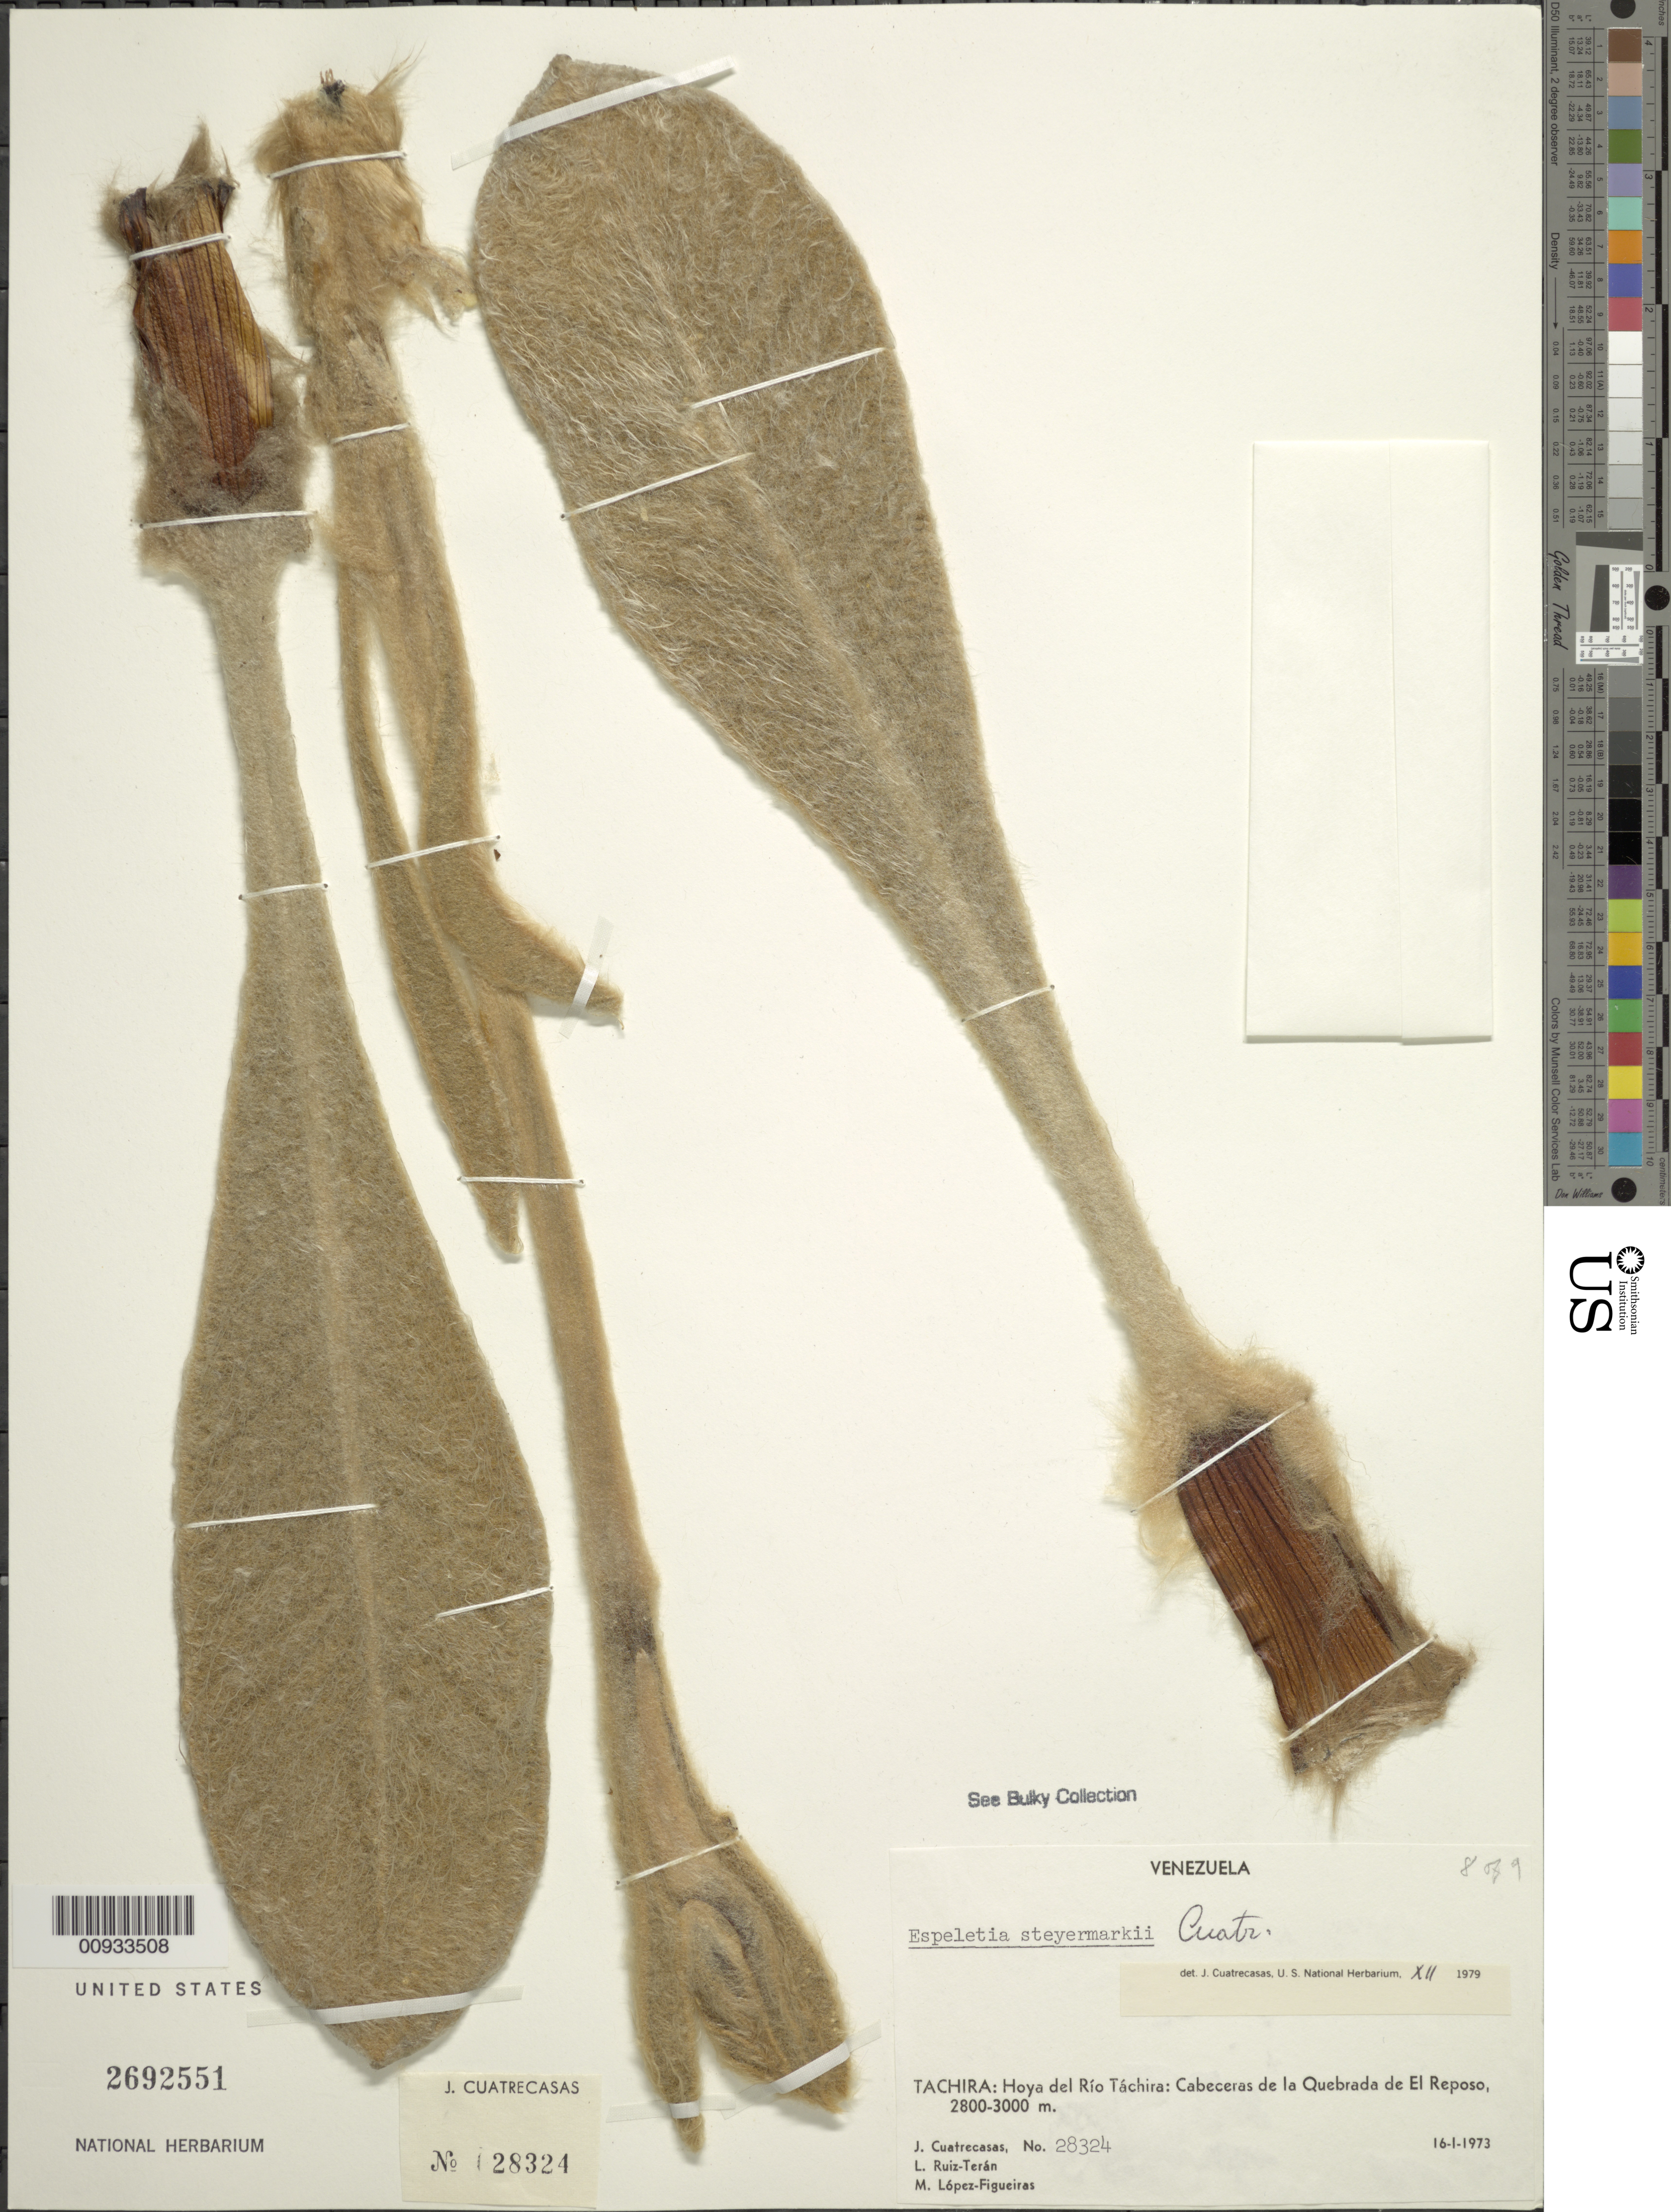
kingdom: Plantae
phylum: Tracheophyta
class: Magnoliopsida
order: Asterales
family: Asteraceae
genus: Espeletia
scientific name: Espeletia steyermarkii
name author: Cuatrec.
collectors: J. Cuatrecasas, L. E. Ruíz-Terán & M. López Figueiras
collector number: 28324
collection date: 1973-01-16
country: Venezuela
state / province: Tachira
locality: Hoya del Rio Tachira, Cabeceras de la Quebrada de El Reposo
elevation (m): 2800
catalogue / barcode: US 2692551